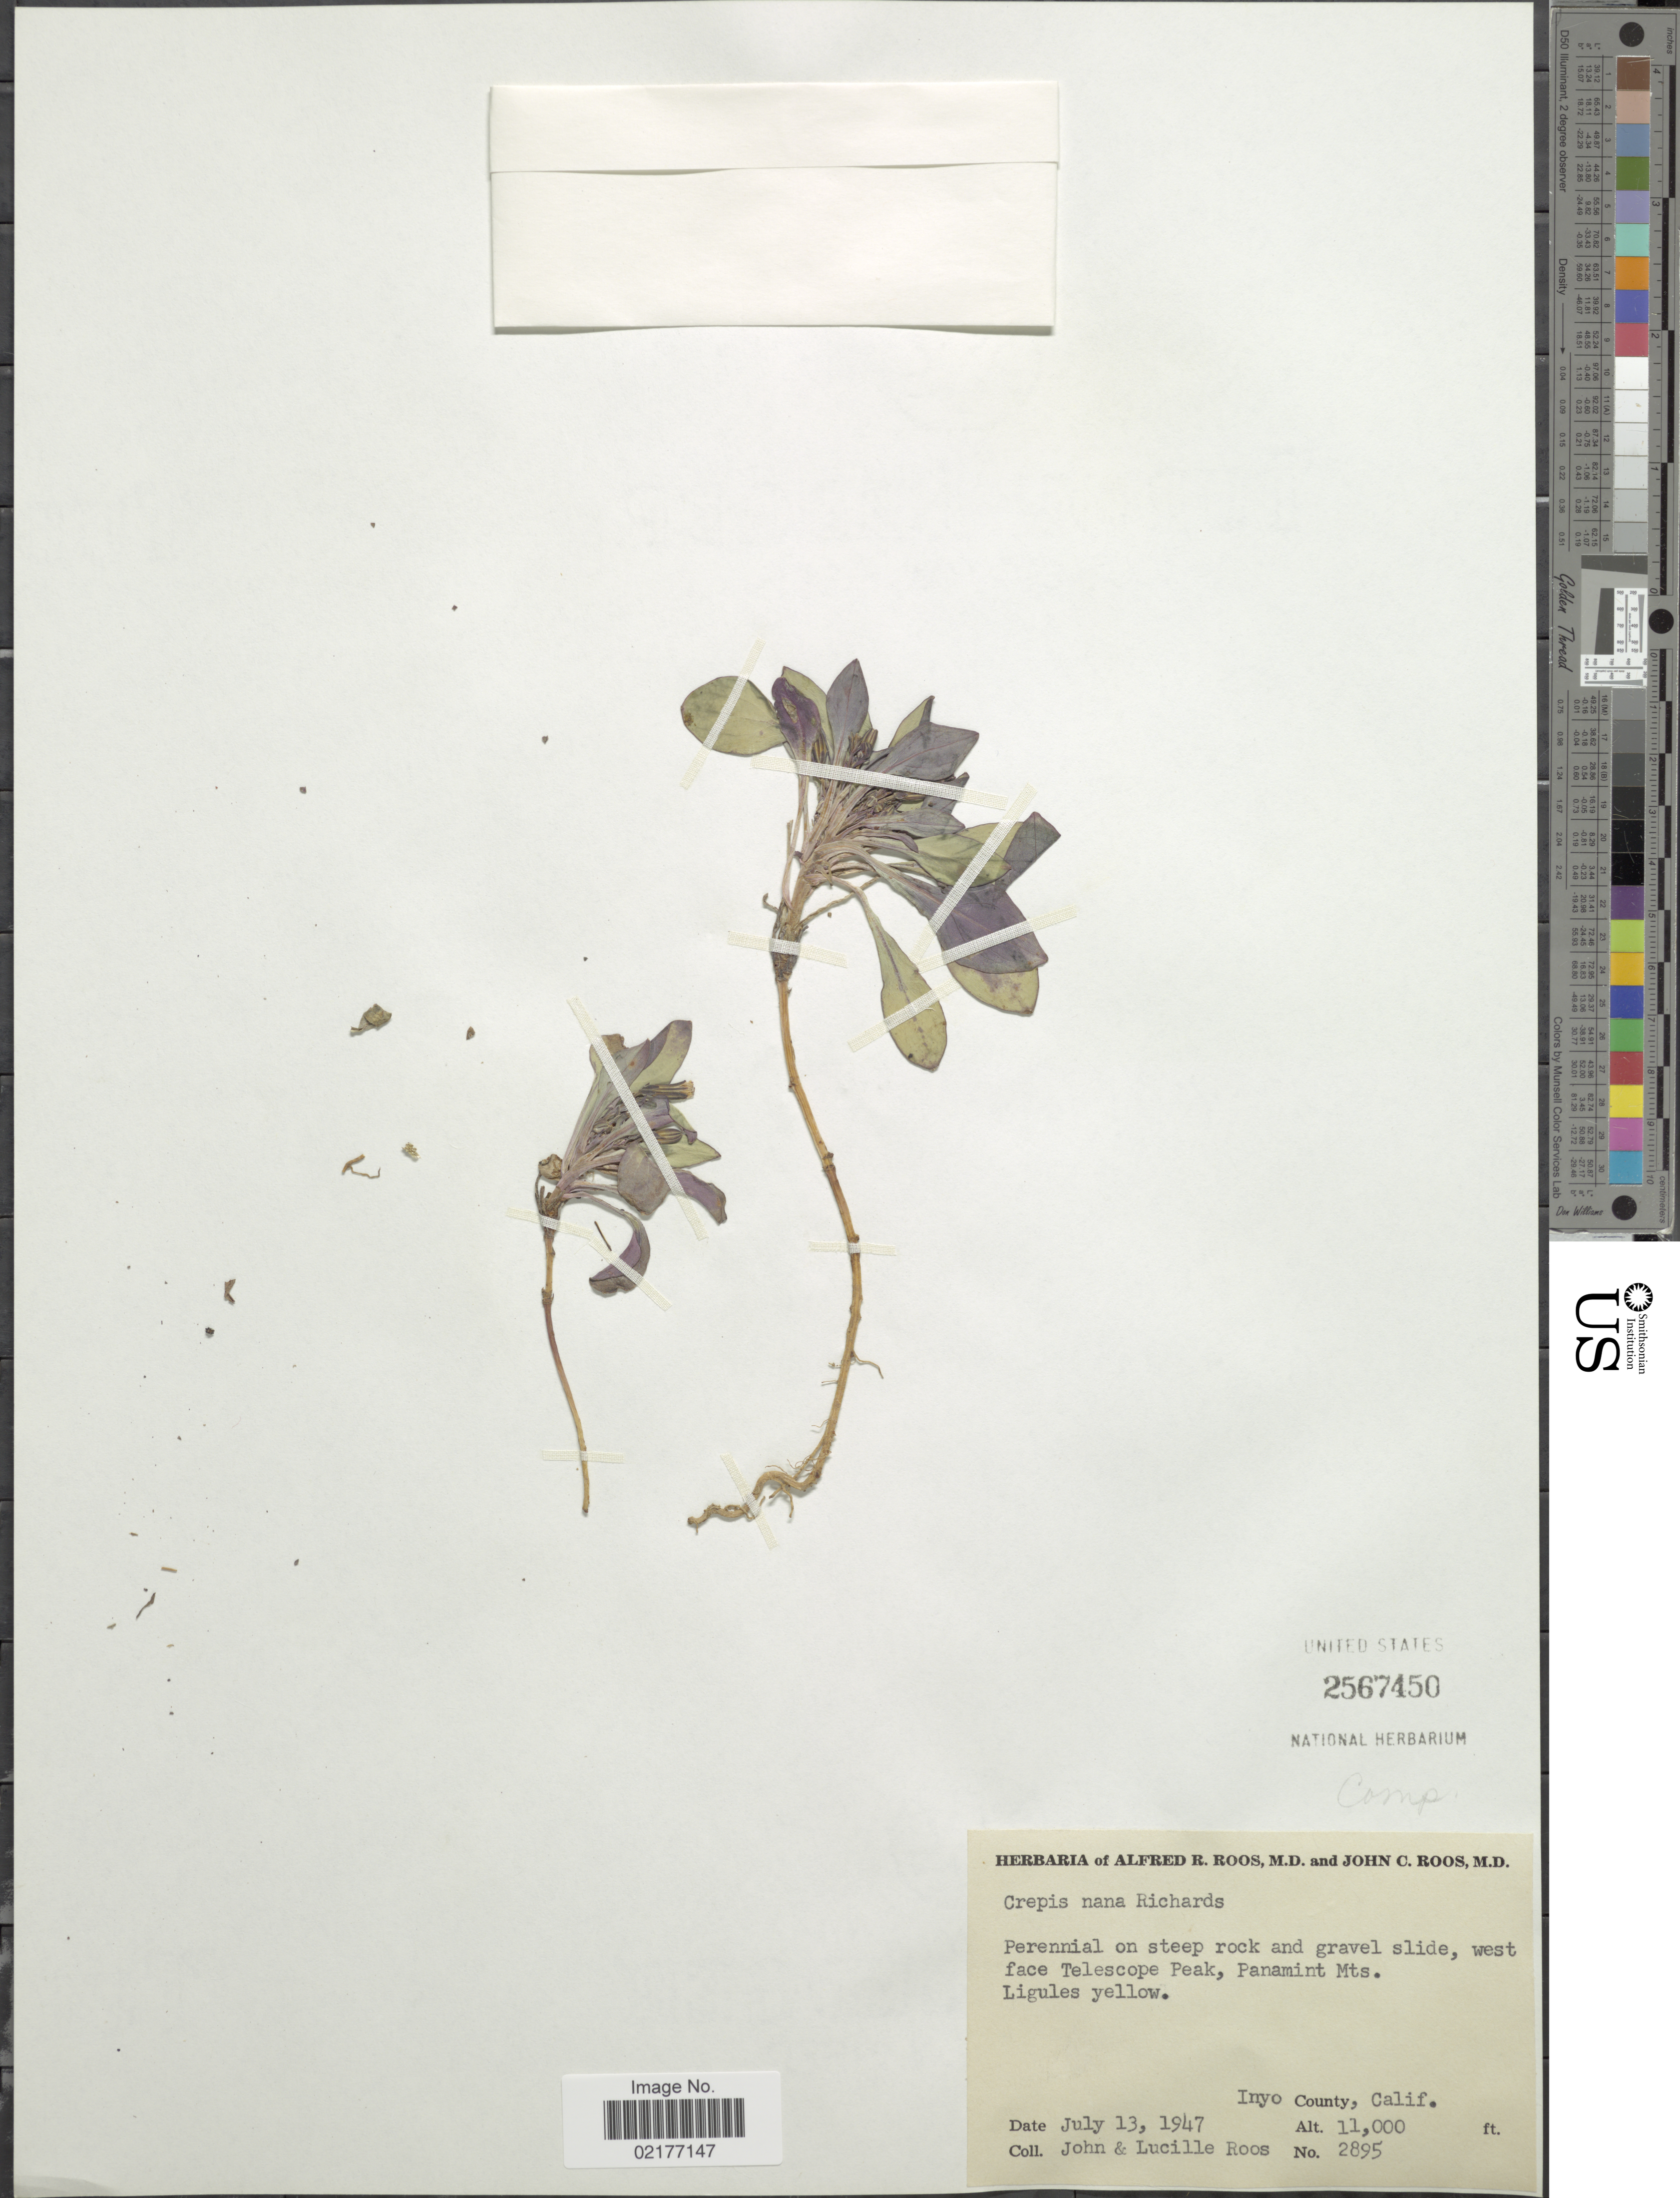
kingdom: Plantae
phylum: Tracheophyta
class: Magnoliopsida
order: Asterales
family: Asteraceae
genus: Askellia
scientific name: Askellia pygmaea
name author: (Ledeb.) Sennikov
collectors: J. C. Roos & L. Roos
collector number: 2895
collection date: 1947-07-13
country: United States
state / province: California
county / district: Inyo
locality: Inyo County, Calif.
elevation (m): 3353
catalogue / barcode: US 2567450